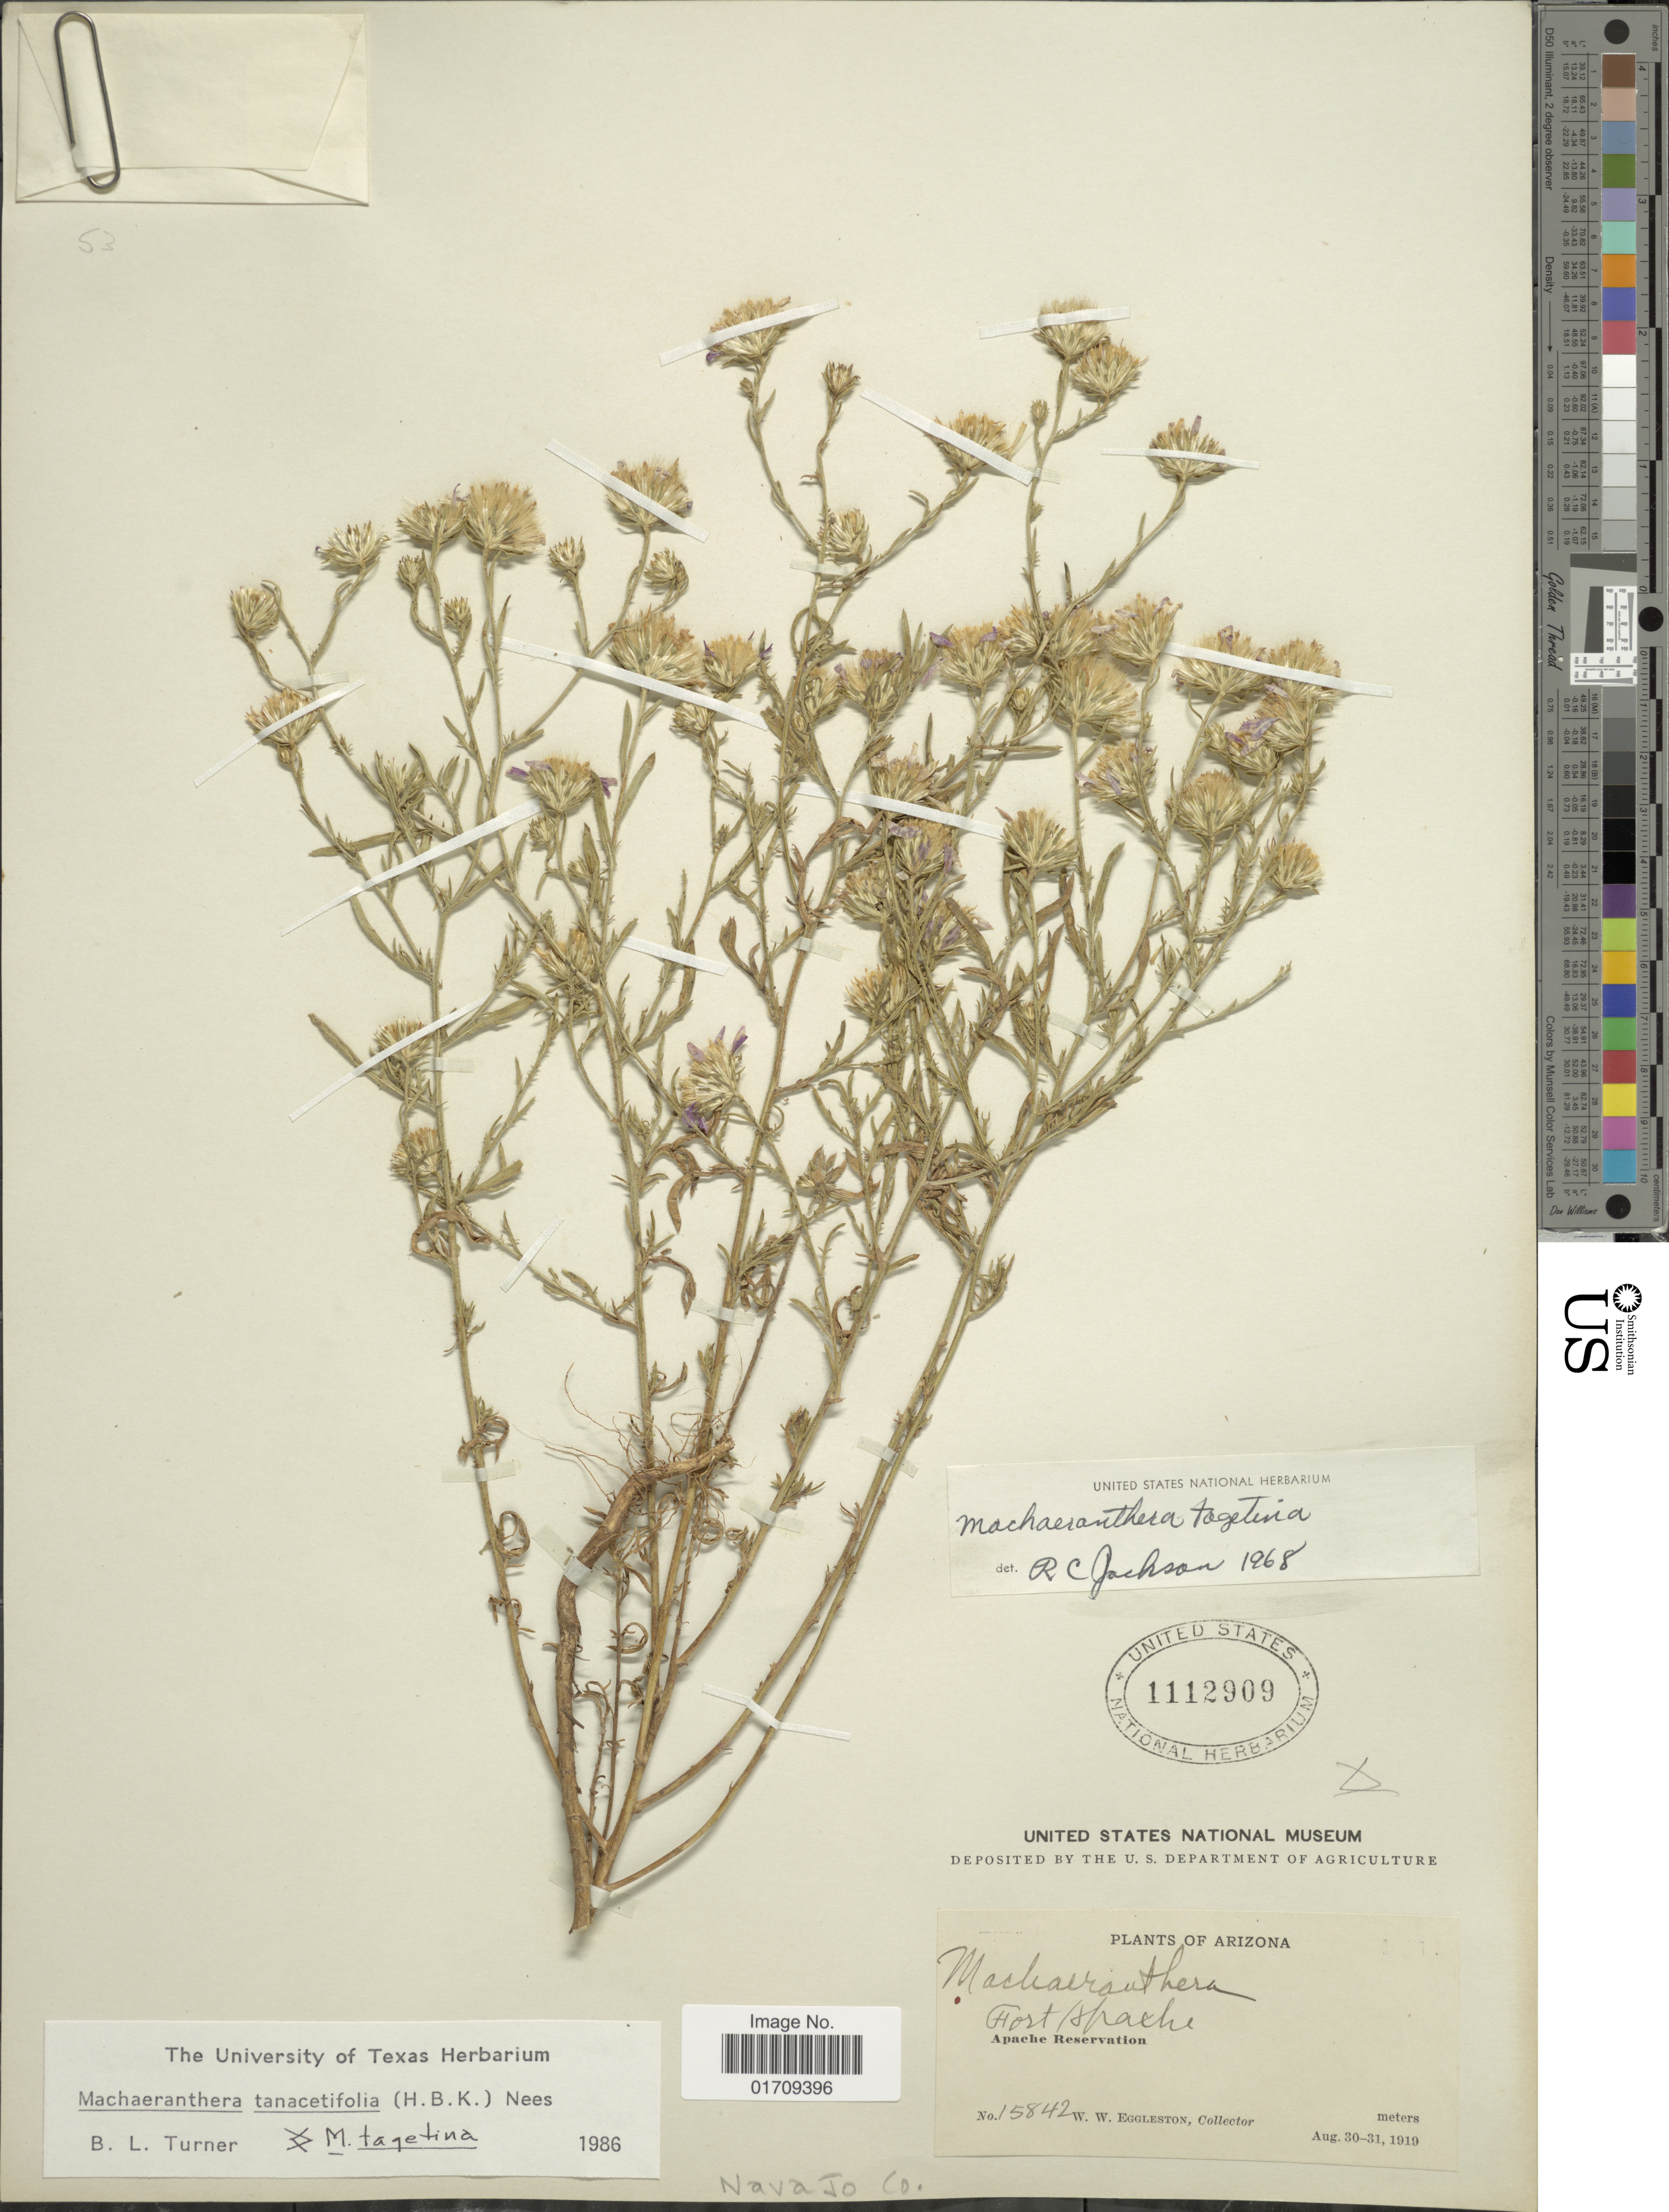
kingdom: Plantae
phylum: Tracheophyta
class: Magnoliopsida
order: Asterales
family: Asteraceae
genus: Machaeranthera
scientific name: Machaeranthera tanacetifolia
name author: (Kunth) Nees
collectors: W. W. Eggleston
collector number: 15842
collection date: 1919-08-30/1919-08-31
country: United States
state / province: Arizona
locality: Fort Apache, Apache Reservation, Navajo Co.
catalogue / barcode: US 1112909